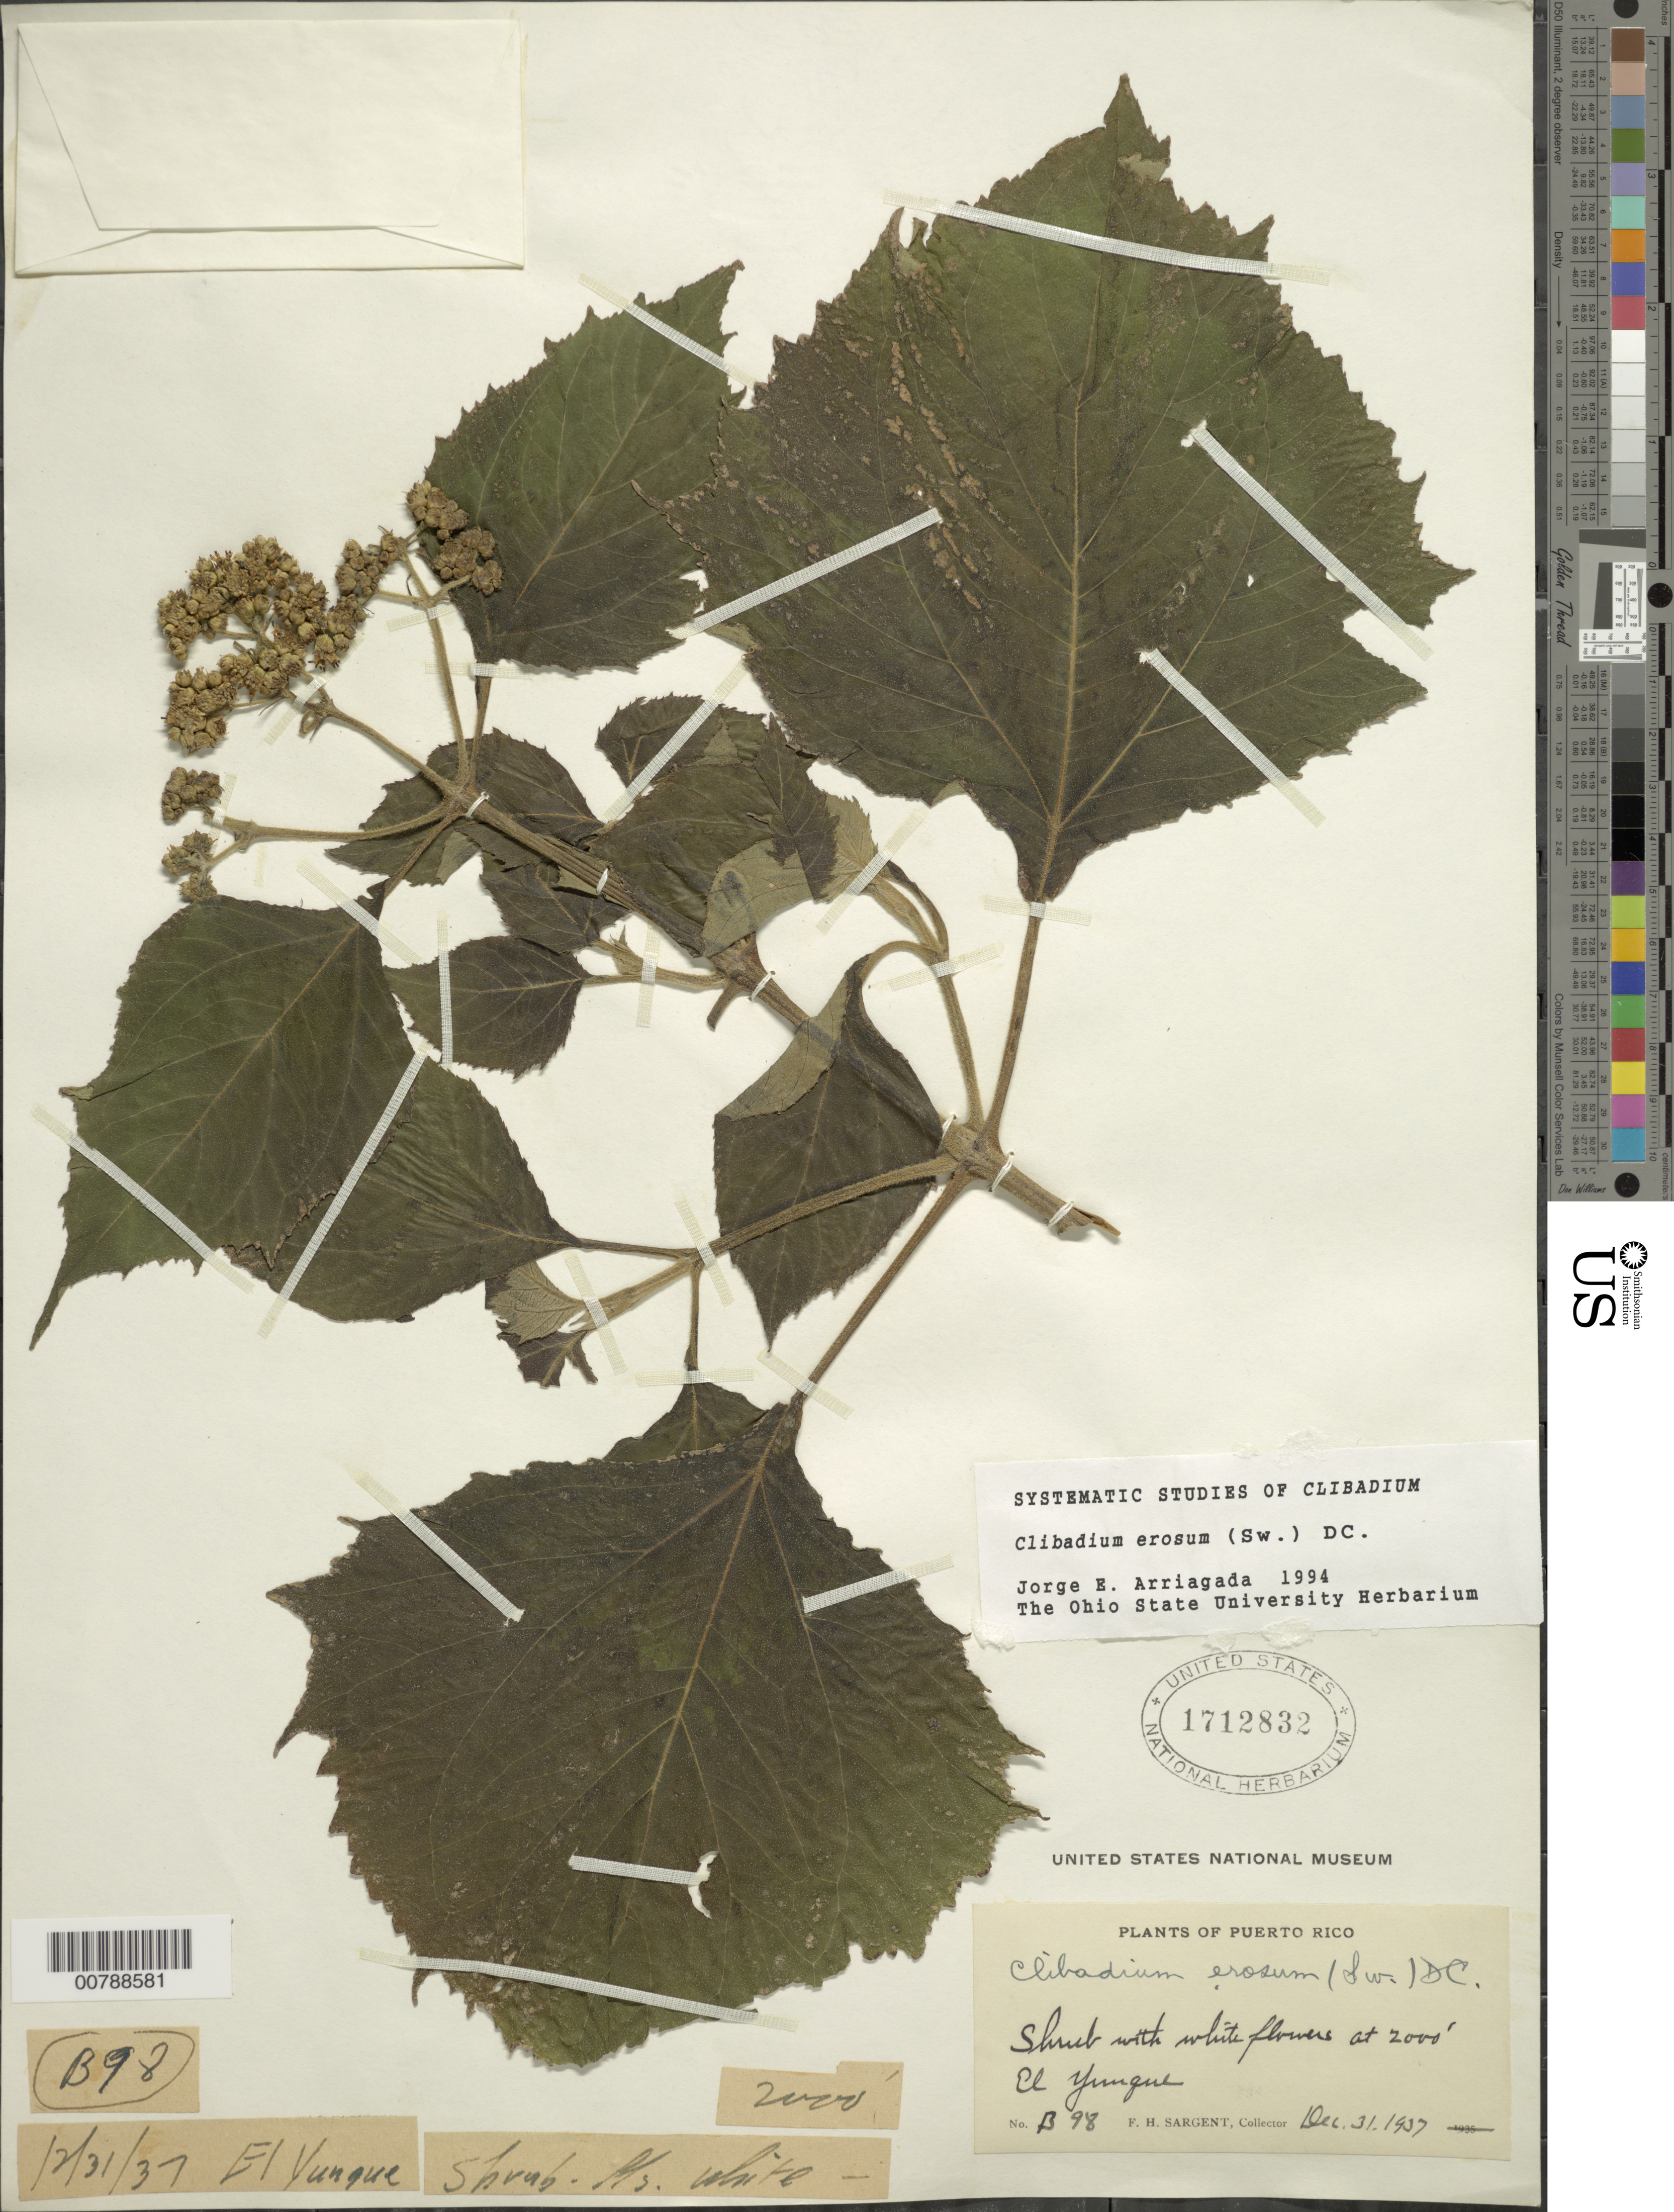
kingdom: Plantae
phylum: Tracheophyta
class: Magnoliopsida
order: Asterales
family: Asteraceae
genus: Clibadium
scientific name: Clibadium erosum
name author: (Sw.) DC.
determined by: Arriagada, J. E.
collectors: F. H. Sargent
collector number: B98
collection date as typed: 31 Dec 1937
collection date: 1937-12-31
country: Puerto Rico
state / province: Río Grande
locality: El Yunque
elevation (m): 610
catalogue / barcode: US 1712832